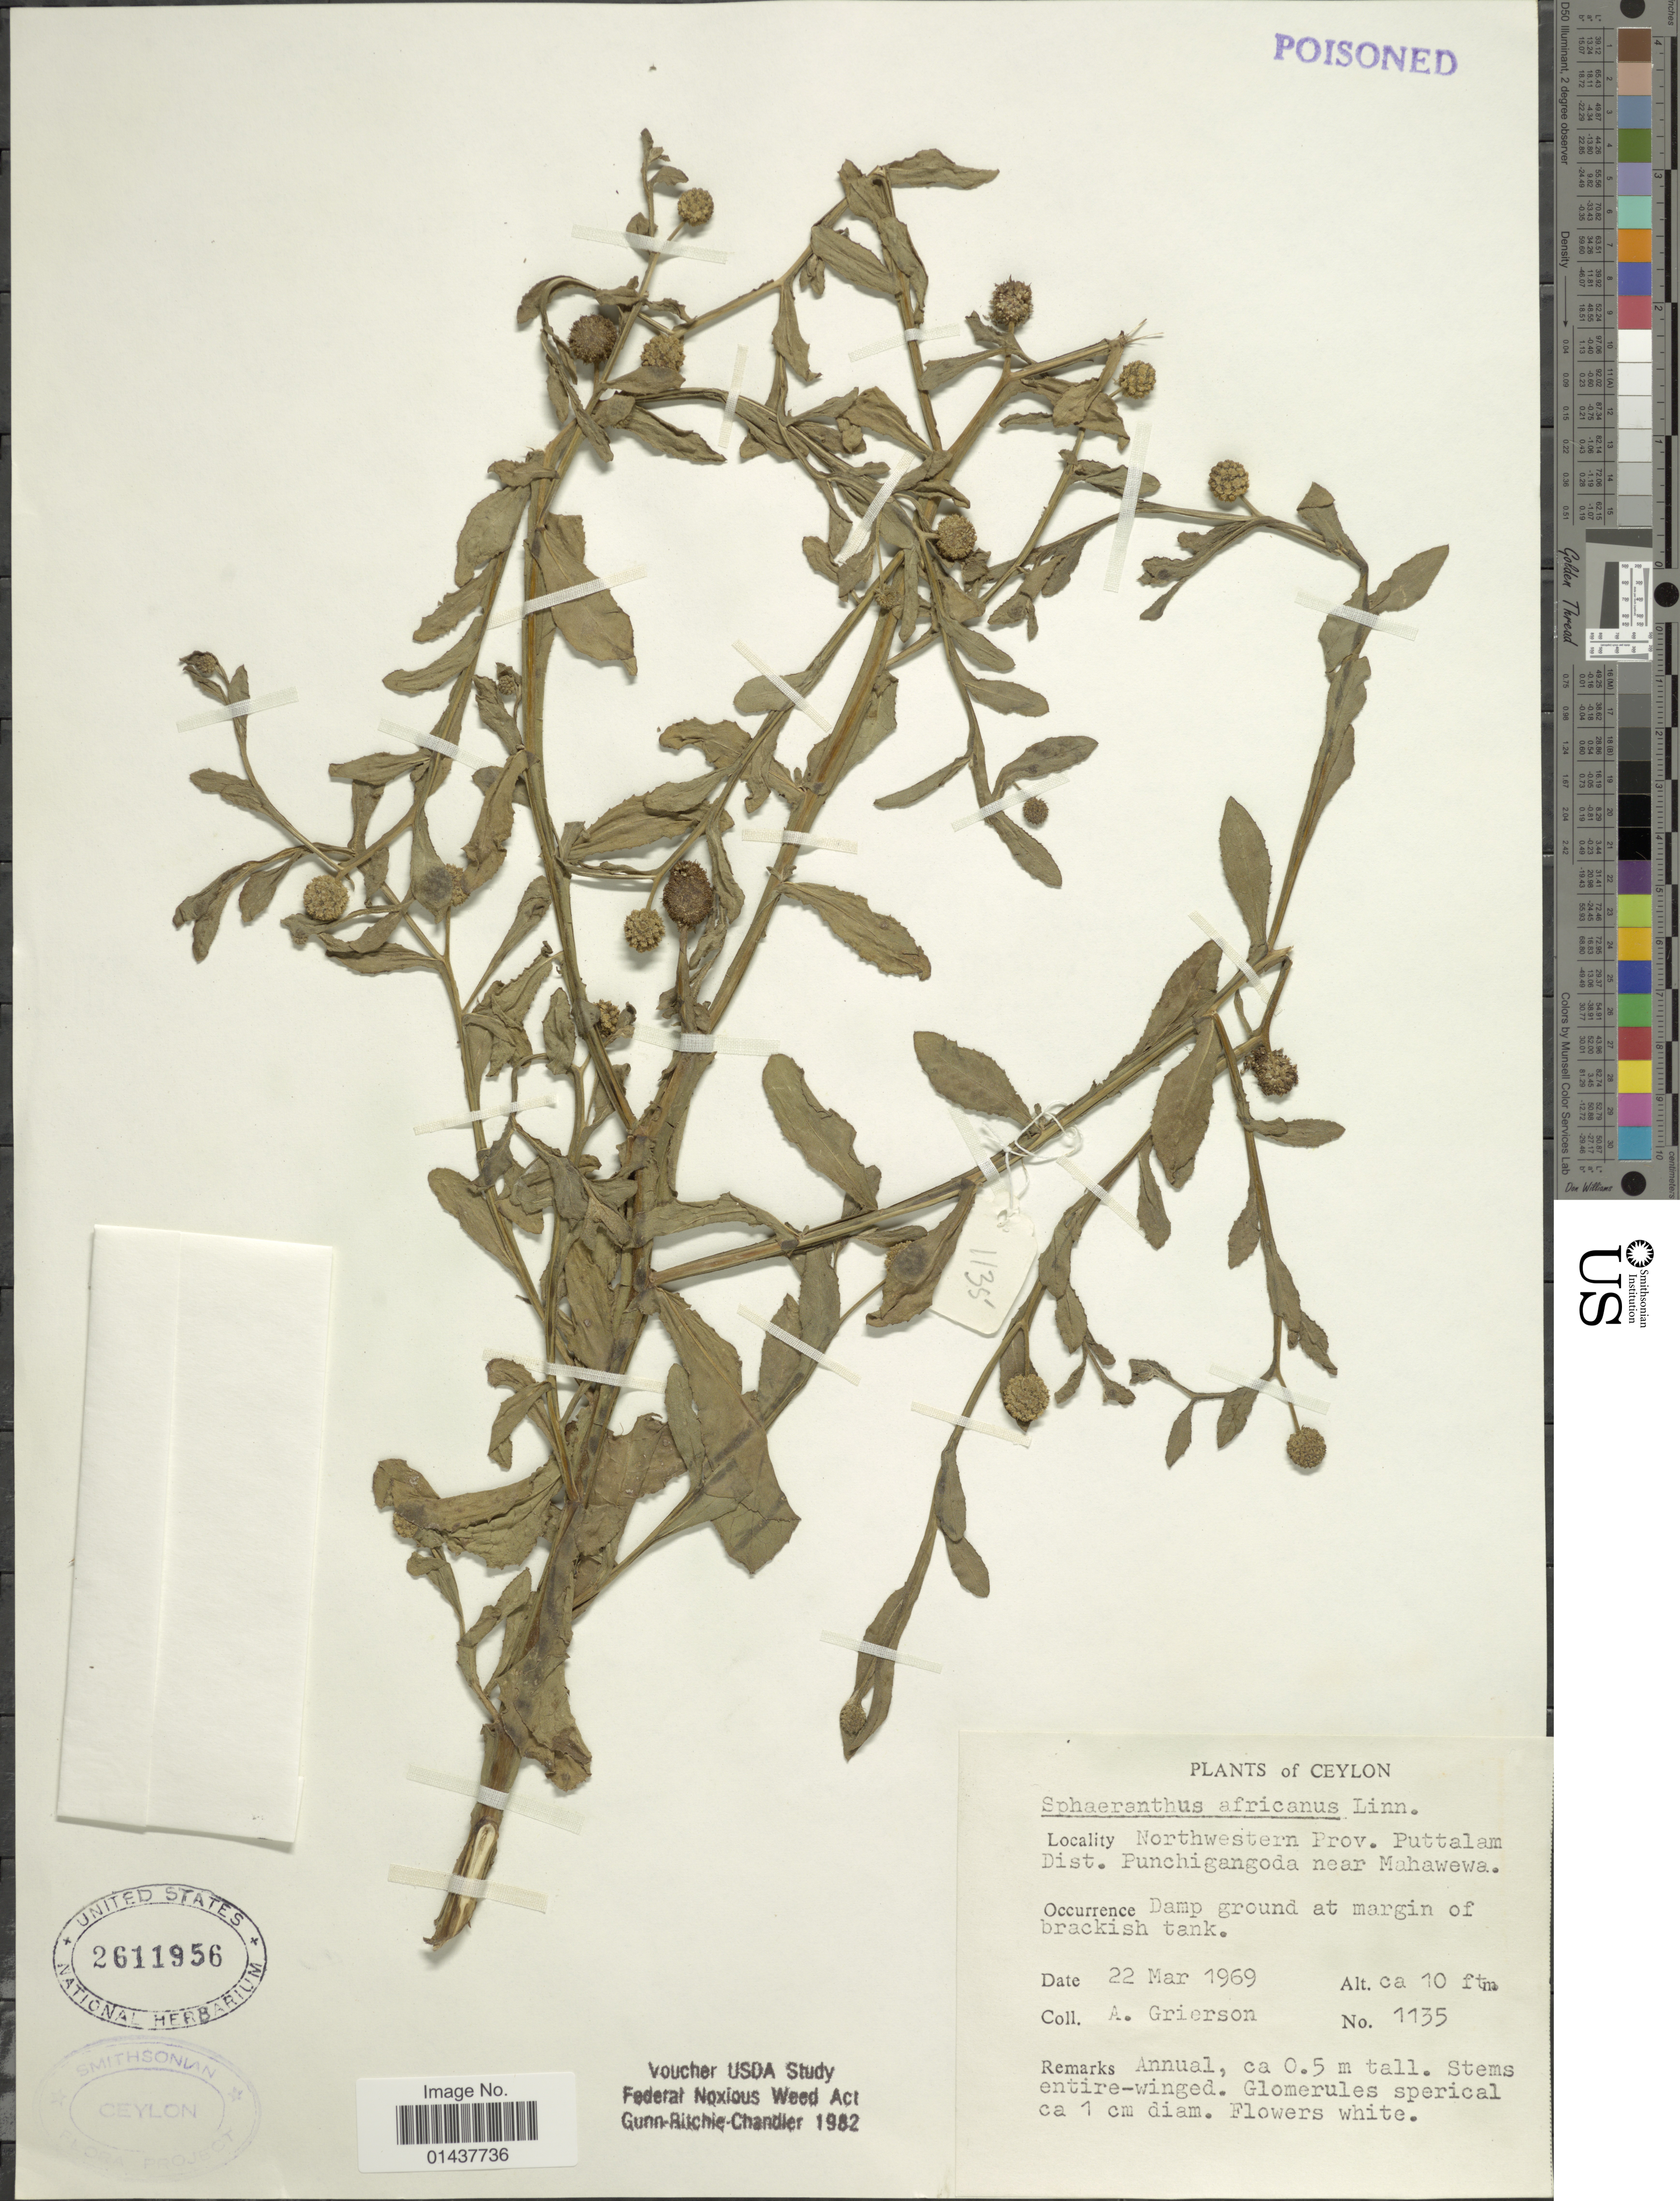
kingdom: Plantae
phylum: Tracheophyta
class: Magnoliopsida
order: Asterales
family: Asteraceae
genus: Sphaeranthus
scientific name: Sphaeranthus africanus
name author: L.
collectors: A. Grierson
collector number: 1135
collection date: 1969-03-22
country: Sri Lanka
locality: Ceylon, Northwestern Prov. Puttalam Dist. Punchigangoda near Mahawewa, Damp ground at margin of brackish tank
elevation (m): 3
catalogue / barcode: US 2611956